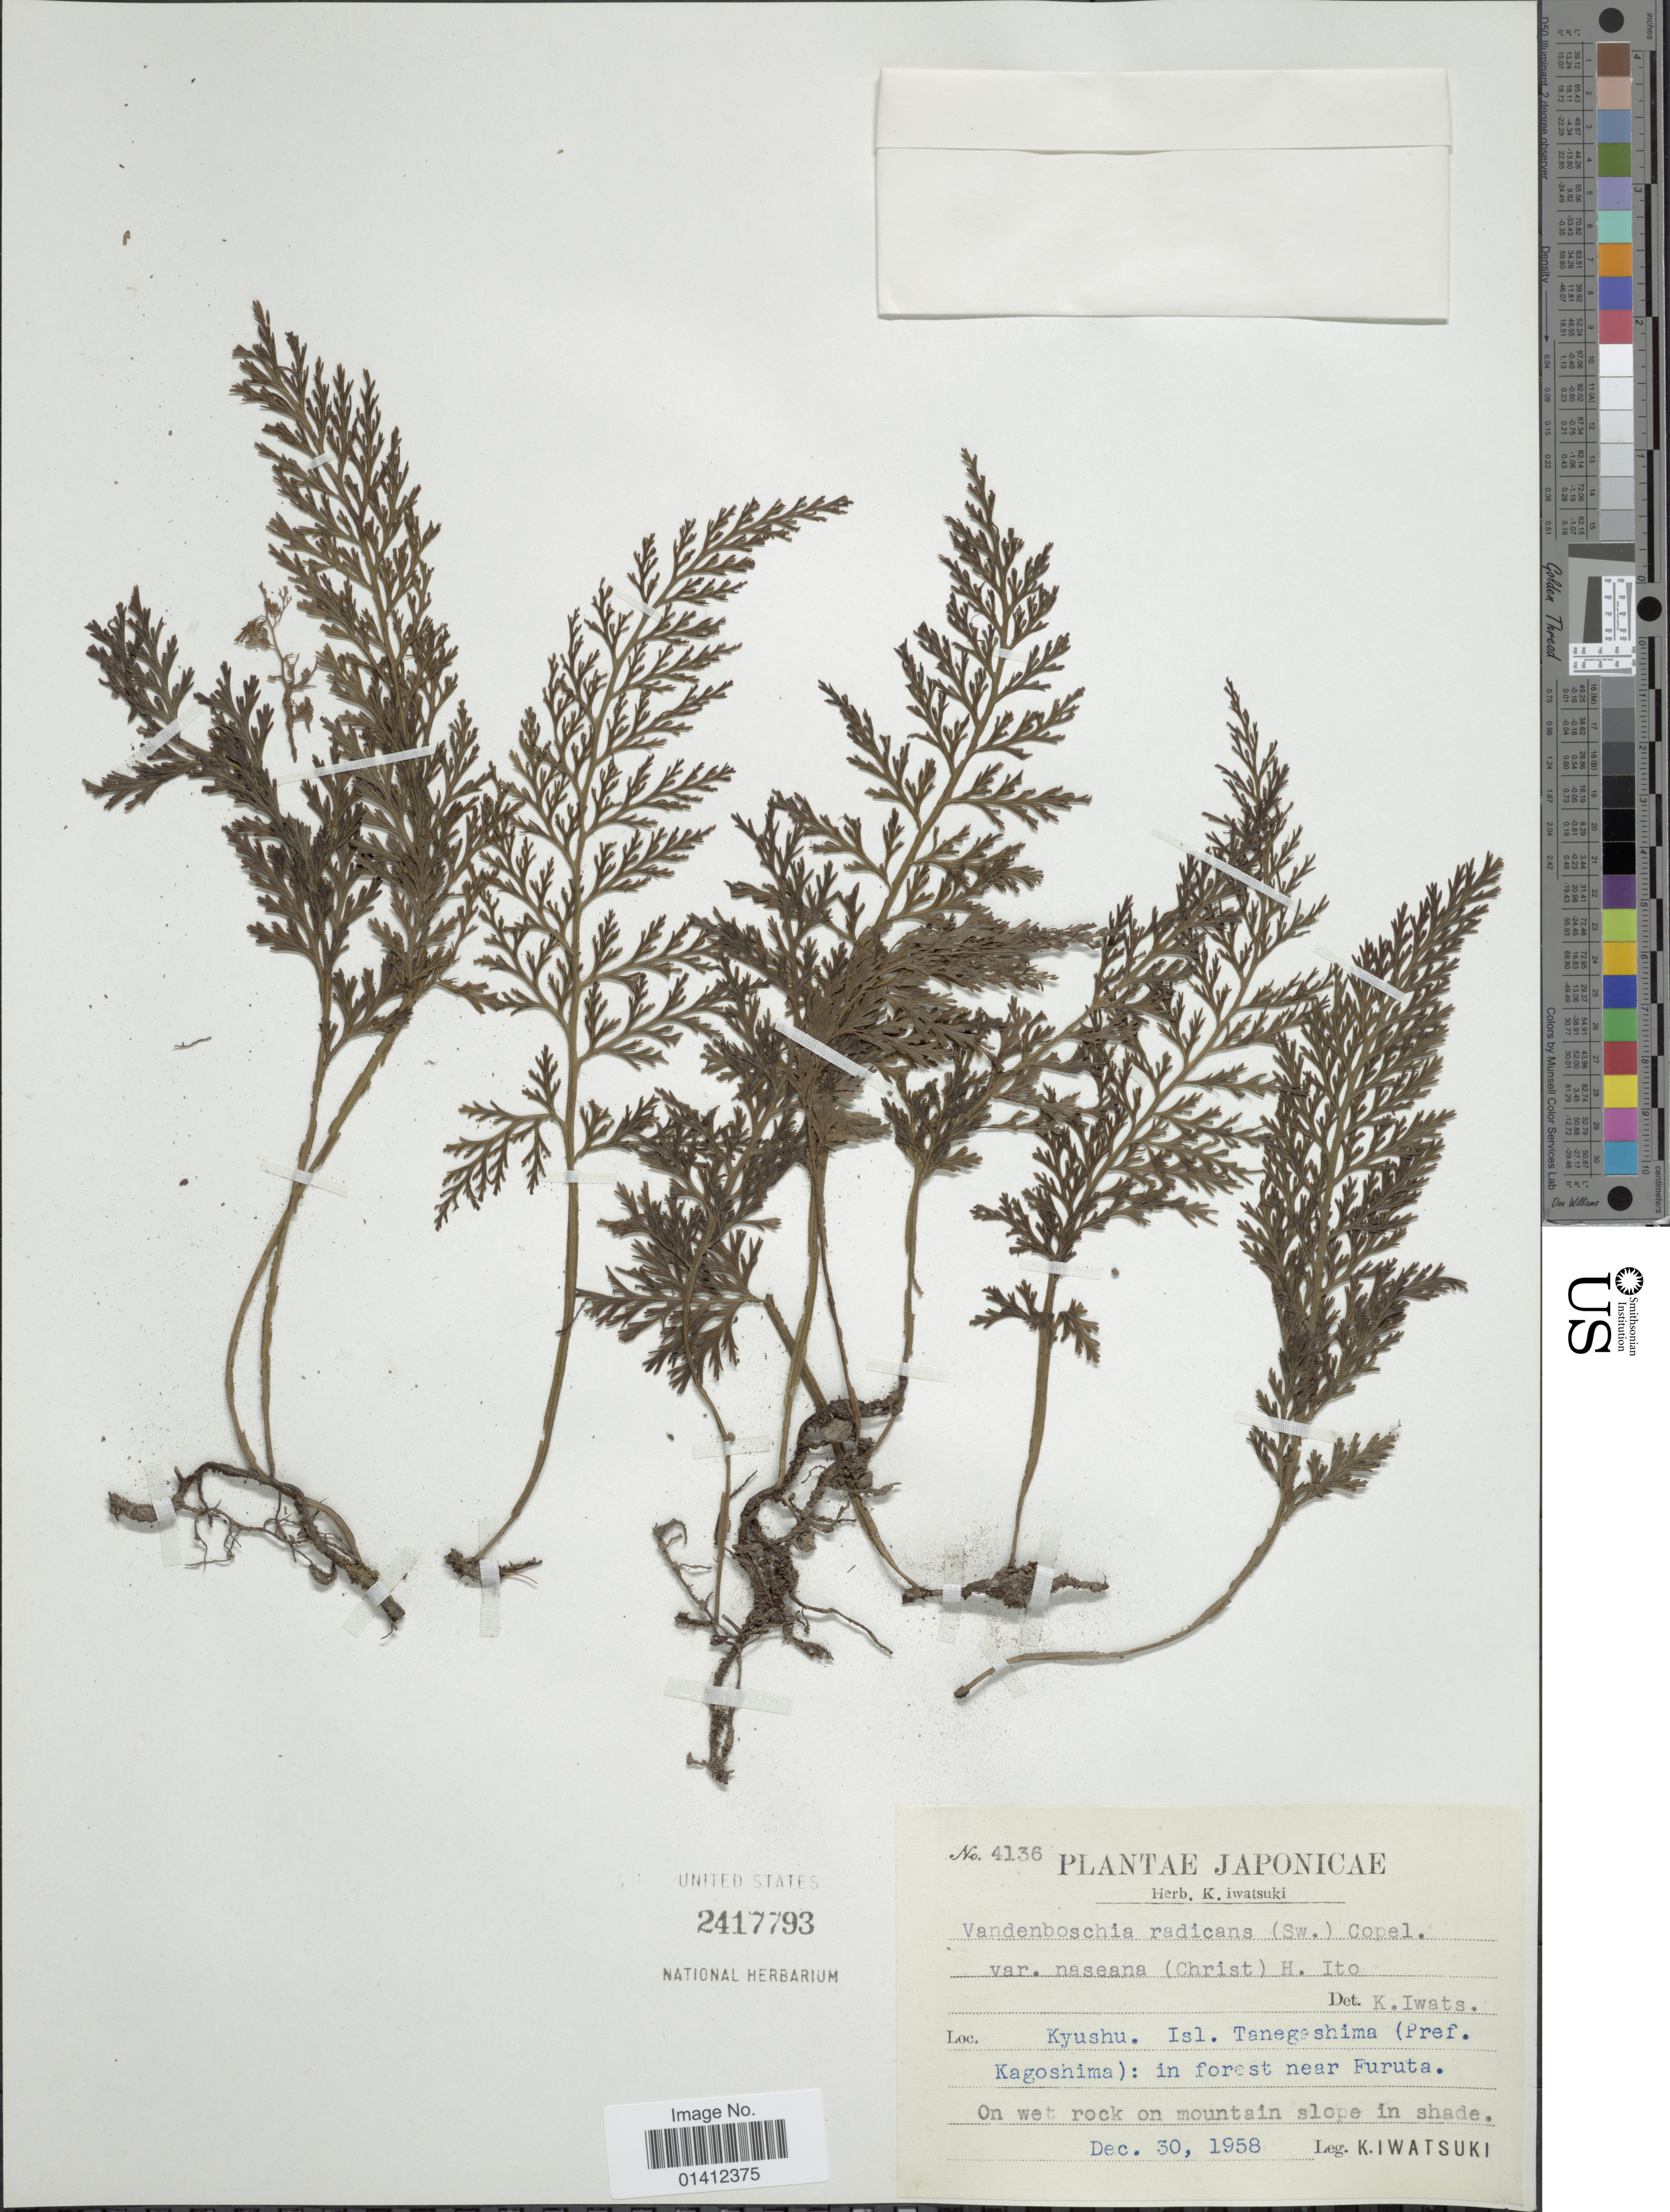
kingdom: Plantae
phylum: Tracheophyta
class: Polypodiopsida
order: Hymenophyllales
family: Hymenophyllaceae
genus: Vandenboschia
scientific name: Vandenboschia radicans var. orientalis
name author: (C. Chr.) H. Itô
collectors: K. Iwatsuki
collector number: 4136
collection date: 1958-12-30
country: Japan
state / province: Kagosima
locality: Kyushu Isl Tanegishimma (Pref Kagoshima): in forest near Furuta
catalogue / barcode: US 2417793